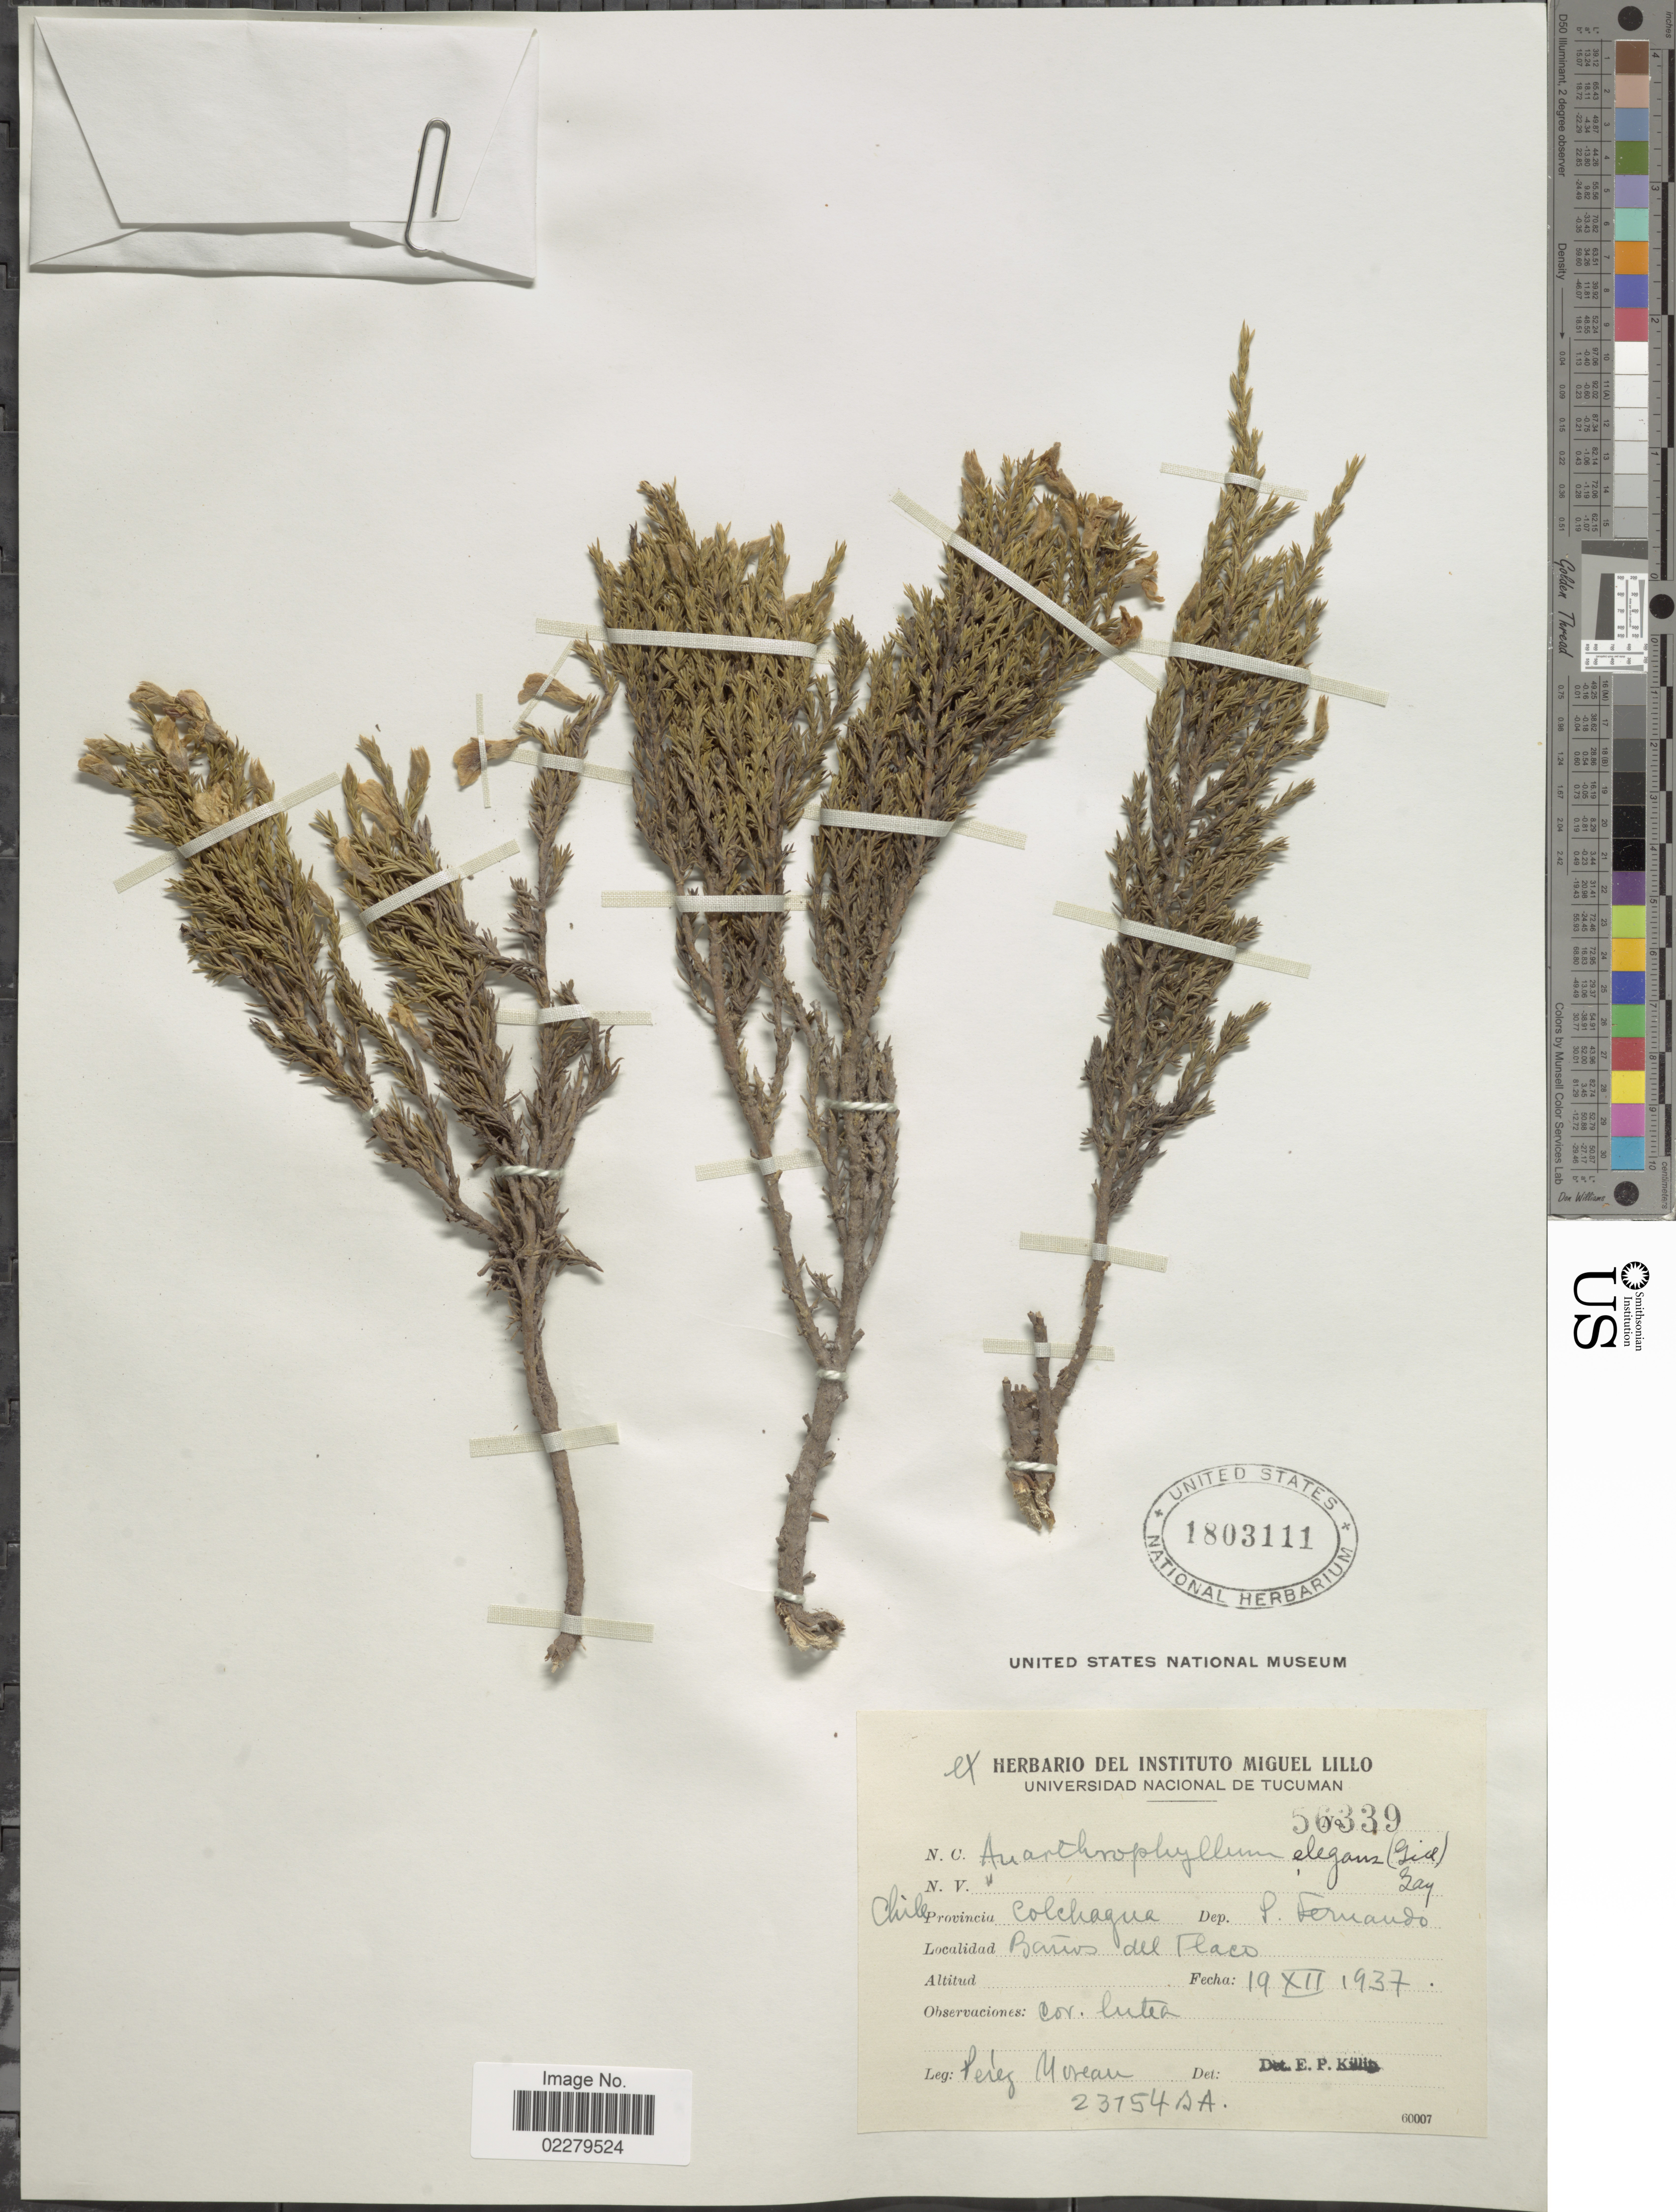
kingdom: Plantae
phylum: Tracheophyta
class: Magnoliopsida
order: Fabales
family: Fabaceae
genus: Anarthrophyllum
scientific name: Anarthrophyllum elegans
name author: (Gillies ex Hook. & Arn.) Phil.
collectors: P. Moreau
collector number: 23154BA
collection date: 1937-12-19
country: Chile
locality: Provincia Colchagua. Dep. S. Fernando. Baños del Flaco.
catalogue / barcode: US 1803111